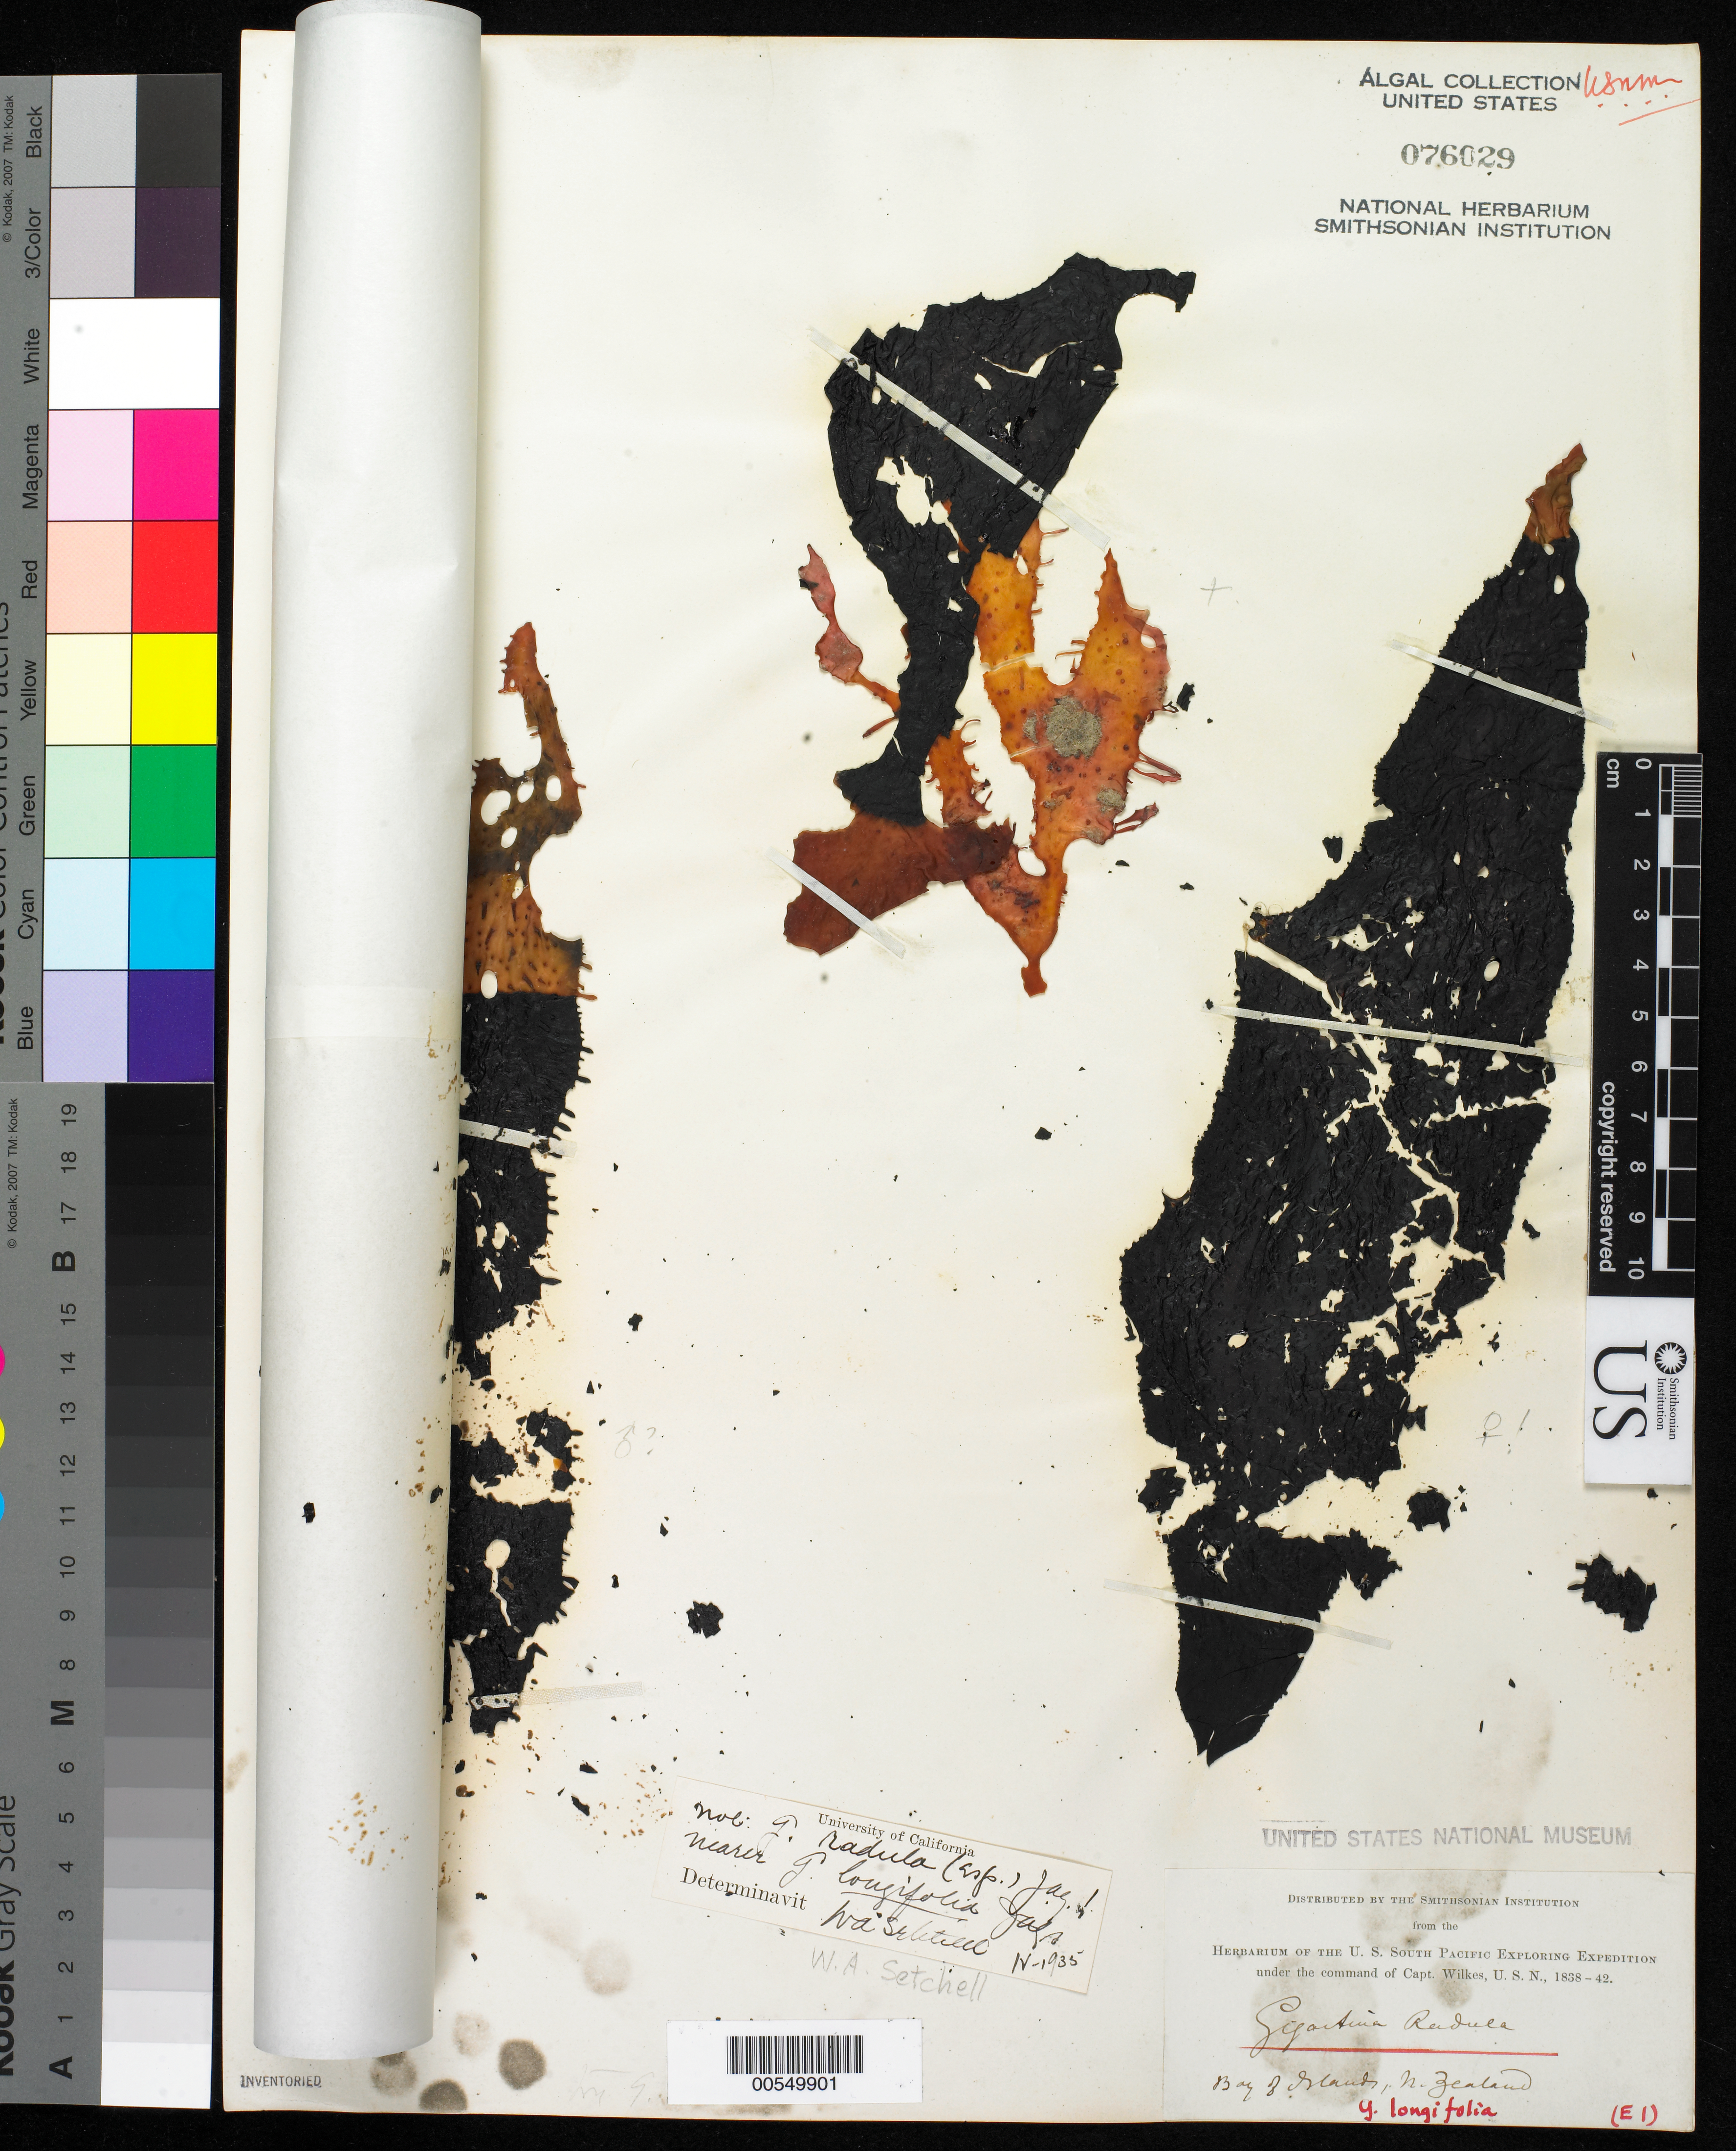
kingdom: Plantae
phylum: Rhodophyta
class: Florideophyceae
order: Gigartinales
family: Gigartinaceae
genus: Gigartina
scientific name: Gigartina longifolia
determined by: Setchell, William A.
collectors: W. D. Brackenridge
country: New Zealand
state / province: Northland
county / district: Far North District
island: North Island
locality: Bay of Islands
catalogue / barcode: US 76029